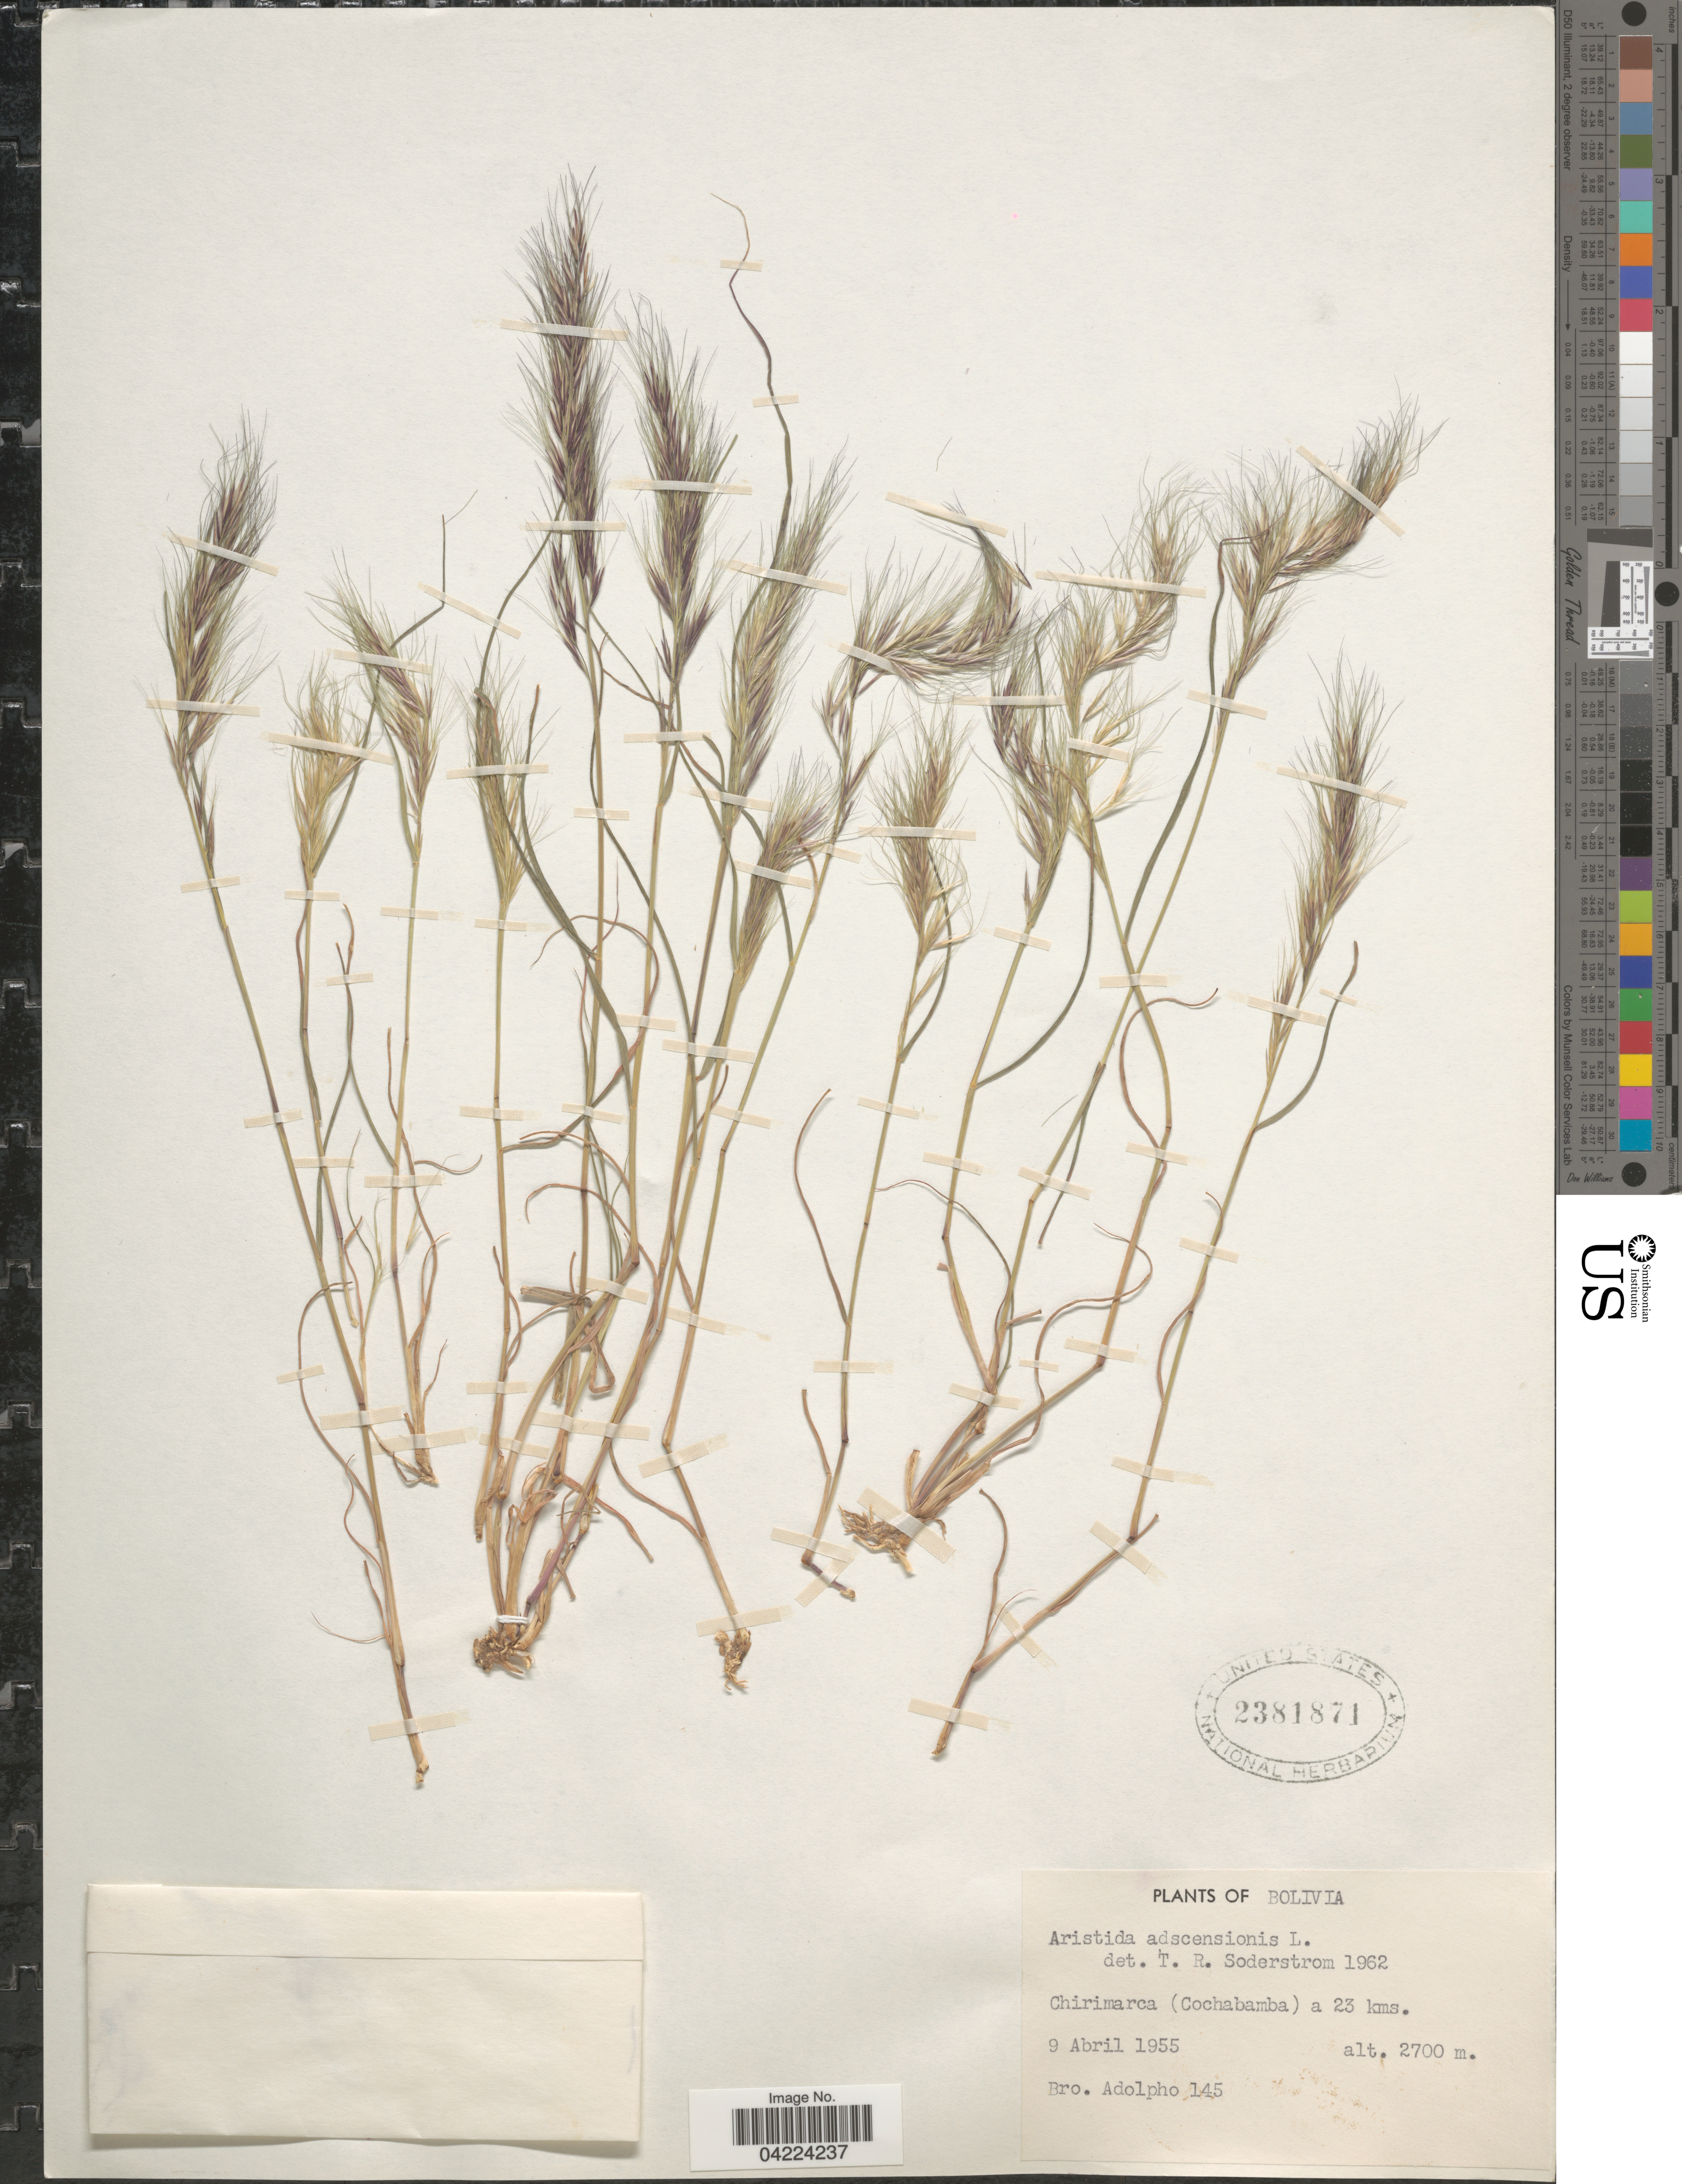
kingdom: Plantae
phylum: Tracheophyta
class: Liliopsida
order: Poales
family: Poaceae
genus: Aristida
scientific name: Aristida adscensionis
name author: L.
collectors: Bro. Adolpho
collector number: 145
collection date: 1955-04-09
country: Bolivia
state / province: Cochabamba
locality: Chirimarca a 23 kms.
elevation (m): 2700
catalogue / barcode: US 2381871